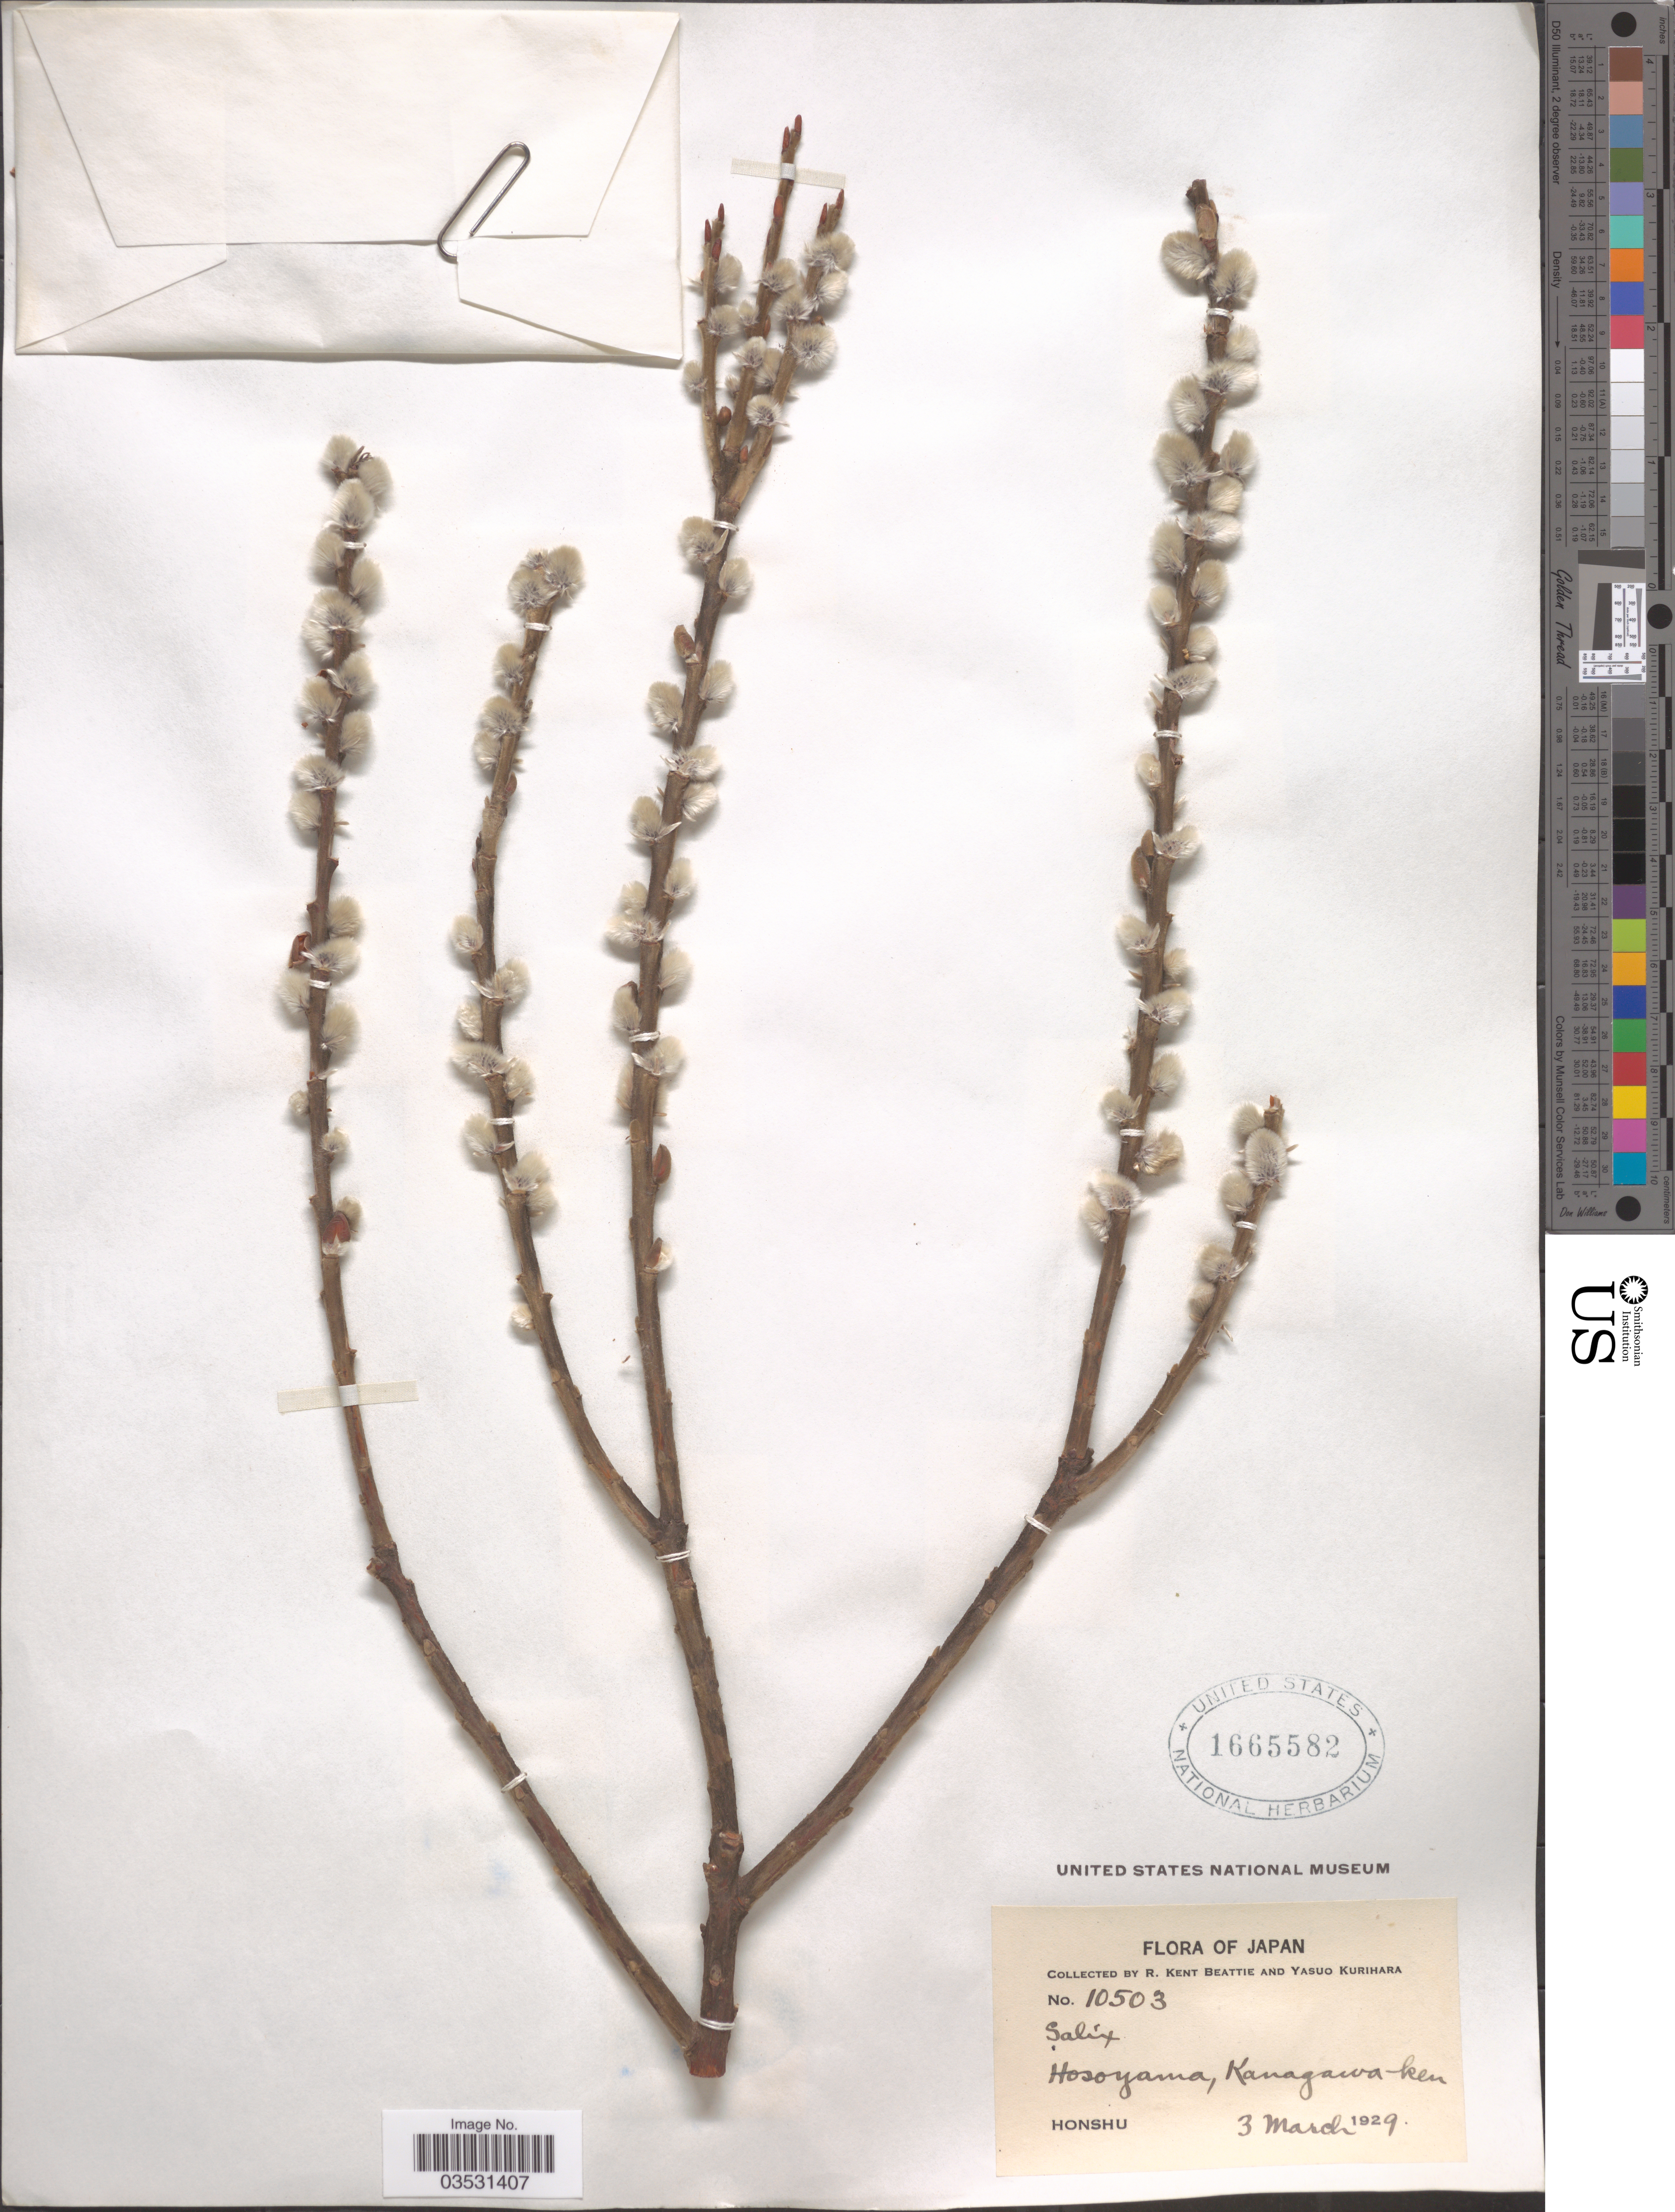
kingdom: Plantae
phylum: Tracheophyta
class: Magnoliopsida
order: Malpighiales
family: Salicaceae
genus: Salix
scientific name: Salix cordata x S. sericea Marshall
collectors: R. K. Beattie & Y. Kurihara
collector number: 10503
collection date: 1929-03-03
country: Japan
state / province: Kanagawa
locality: Honshu, Kanagawa ken.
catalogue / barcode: US 1665582